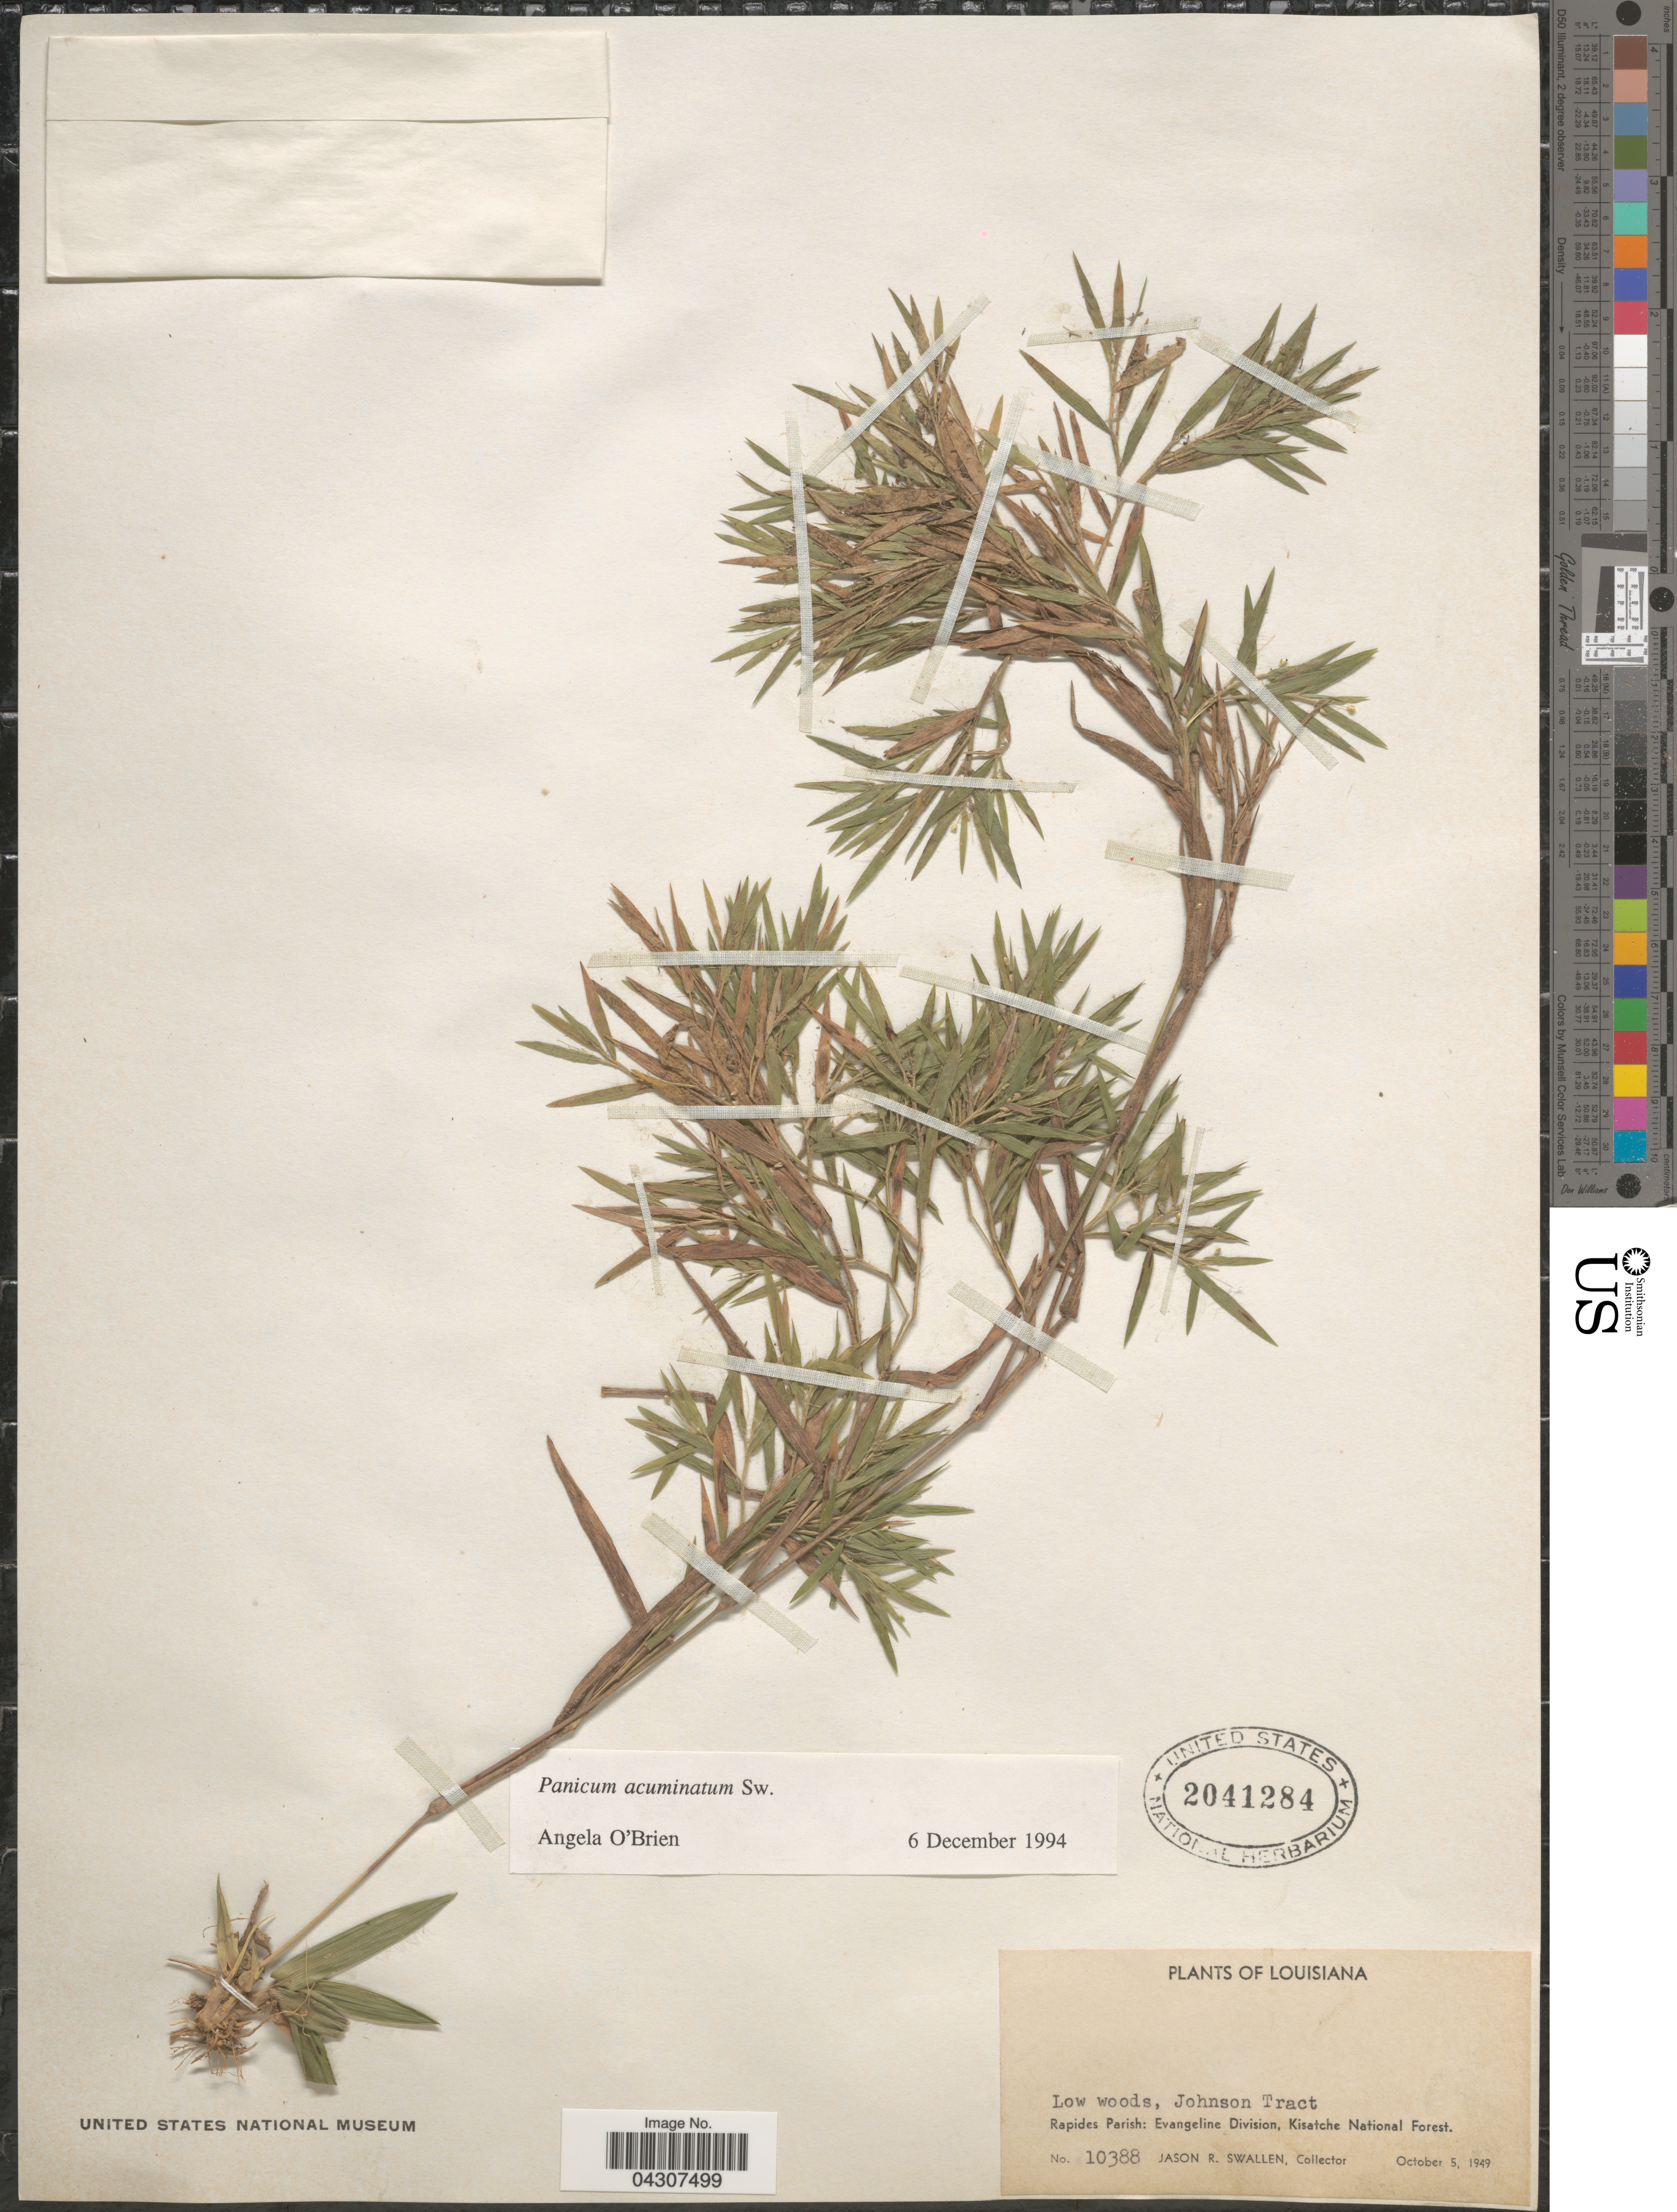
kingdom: Plantae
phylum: Tracheophyta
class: Liliopsida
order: Poales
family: Poaceae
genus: Panicum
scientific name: Panicum acuminatum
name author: Sw.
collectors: J. R. Swallen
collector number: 10388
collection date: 1949-10-05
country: United States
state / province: Louisiana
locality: Low woods, Johnson Tract. Rapides Parish: Evangeline Division, Kisatche National Forest.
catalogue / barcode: US 2041284